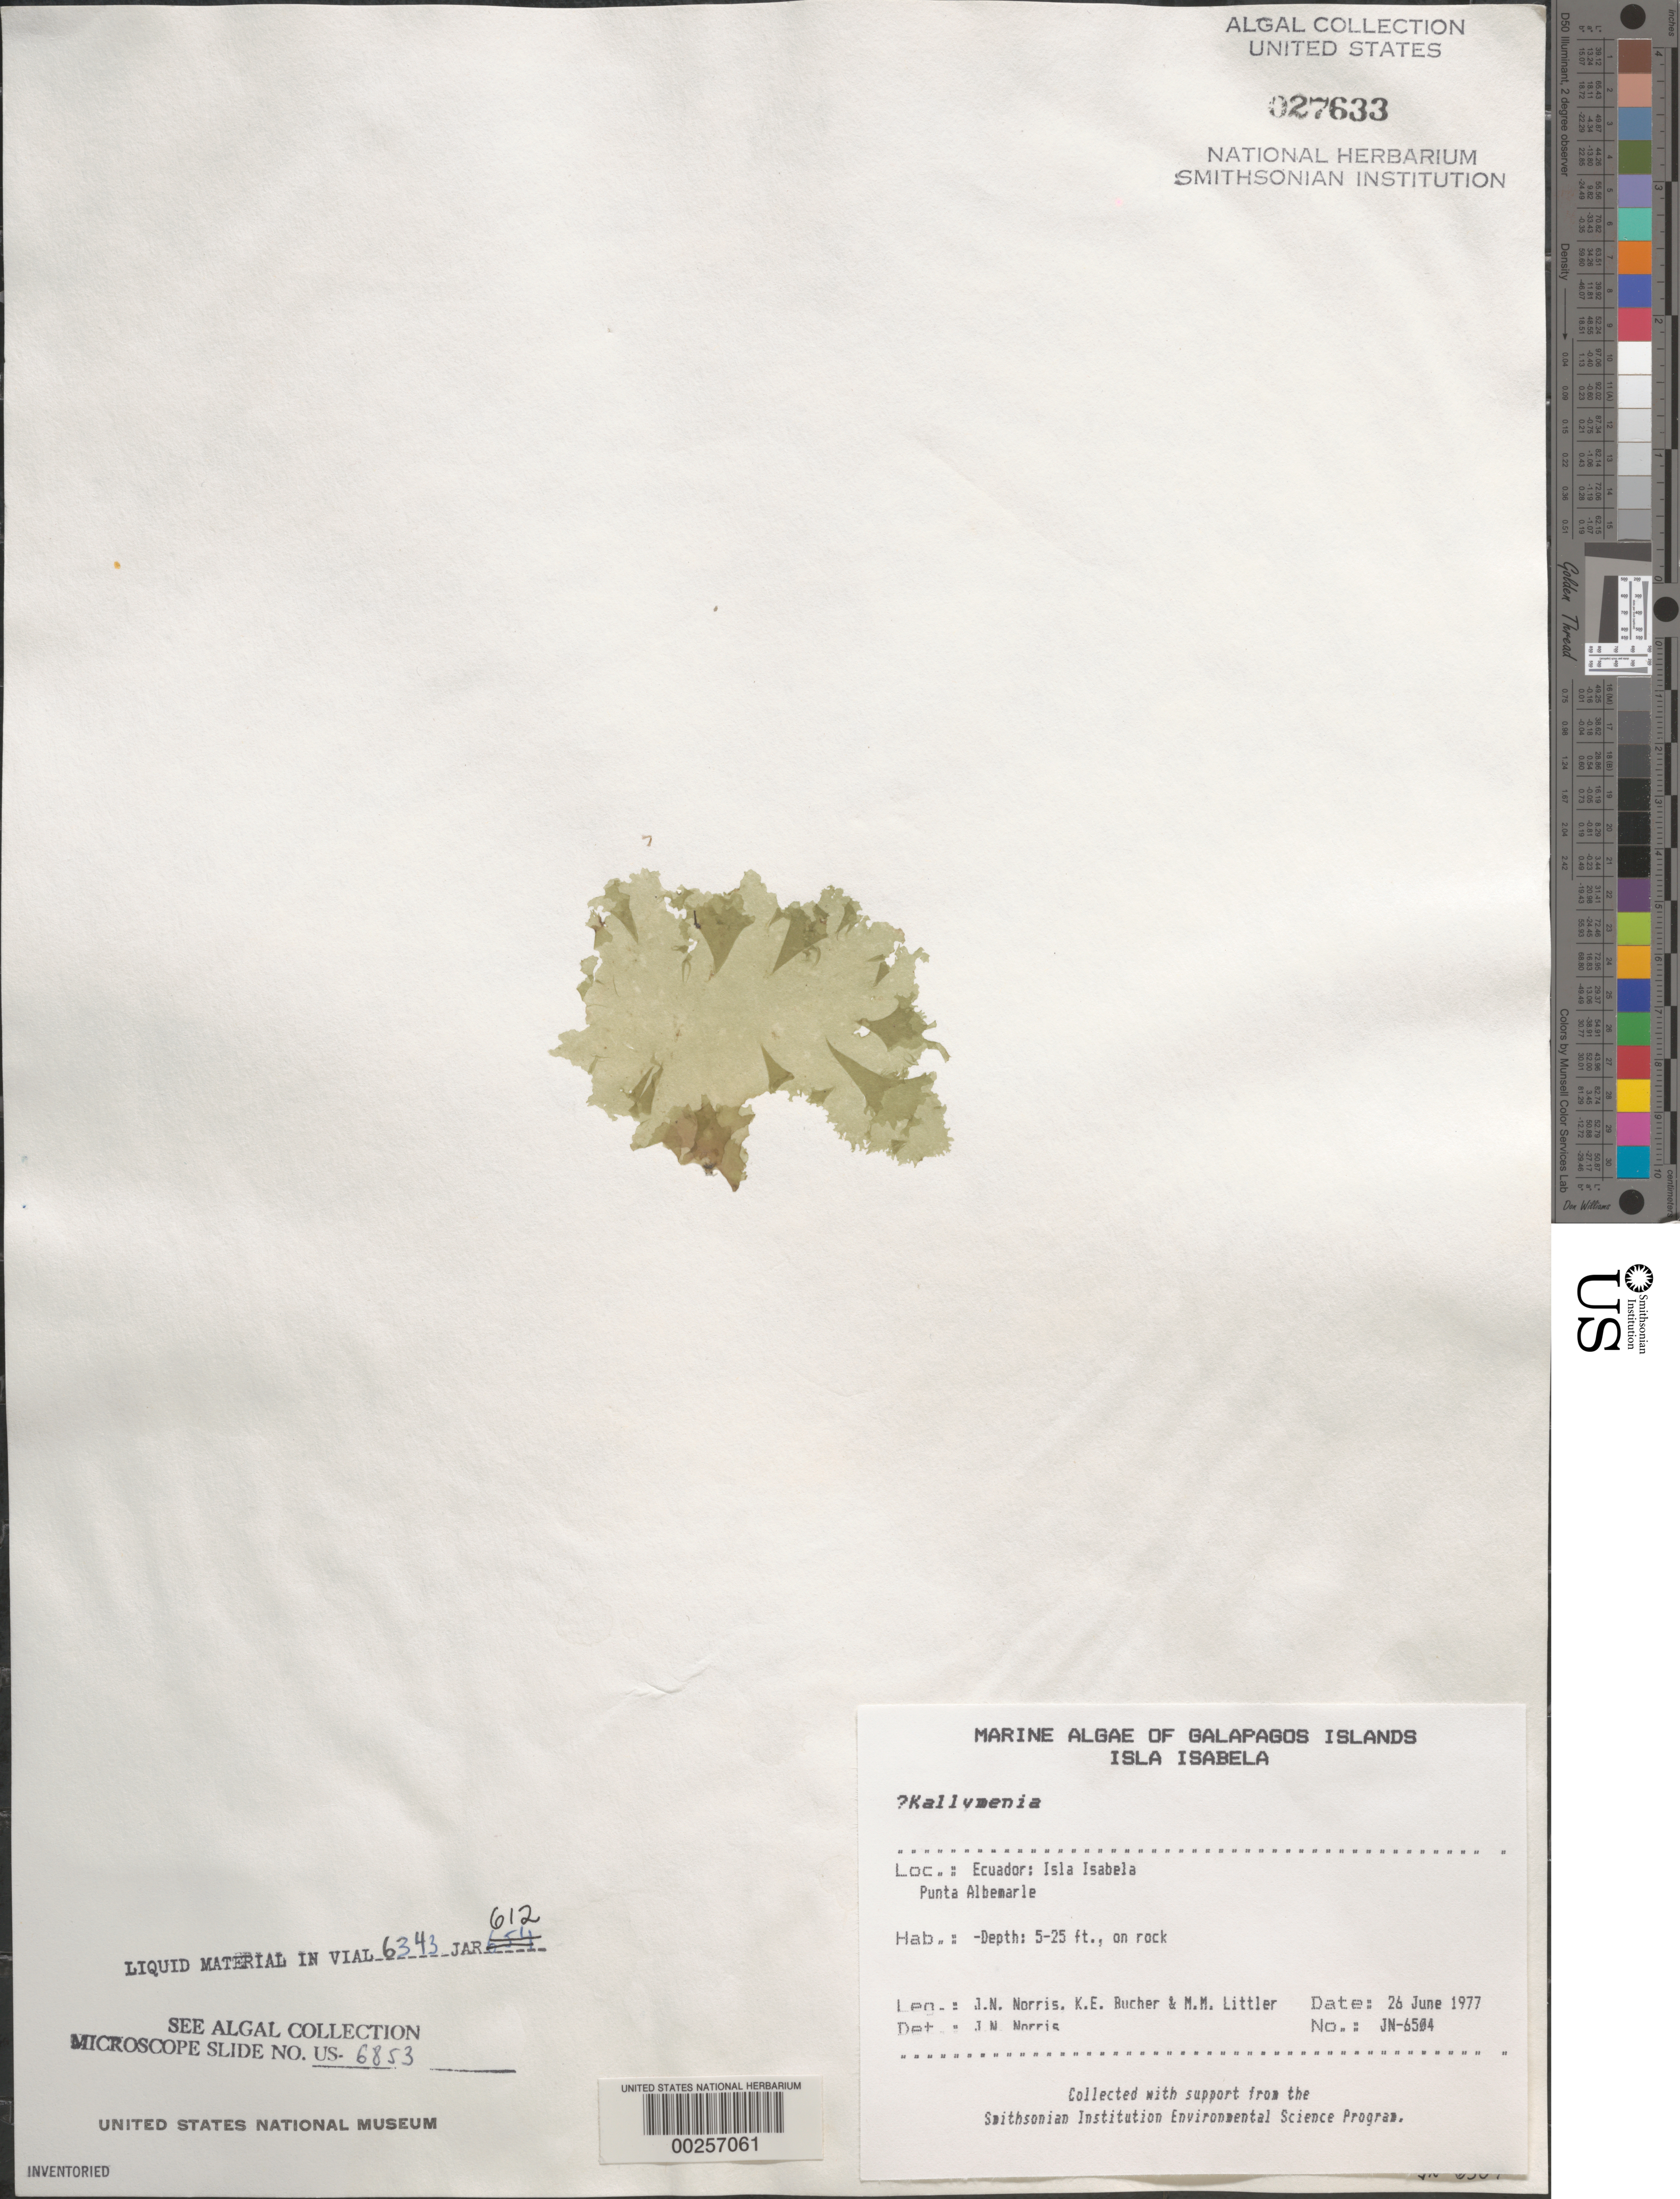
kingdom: Plantae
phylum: Rhodophyta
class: Florideophyceae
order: Gigartinales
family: Kallymeniaceae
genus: Kallymenia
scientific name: Kallymenia sp.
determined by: Norris, James N.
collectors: J. N. Norris, K. E. Bucher & M. M. Littler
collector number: JN-6504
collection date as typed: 26 Jun 1977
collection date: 1977-06-26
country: Ecuador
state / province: Colón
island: Isabela [Albemarle]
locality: Punta Albemarle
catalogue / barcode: US 27633